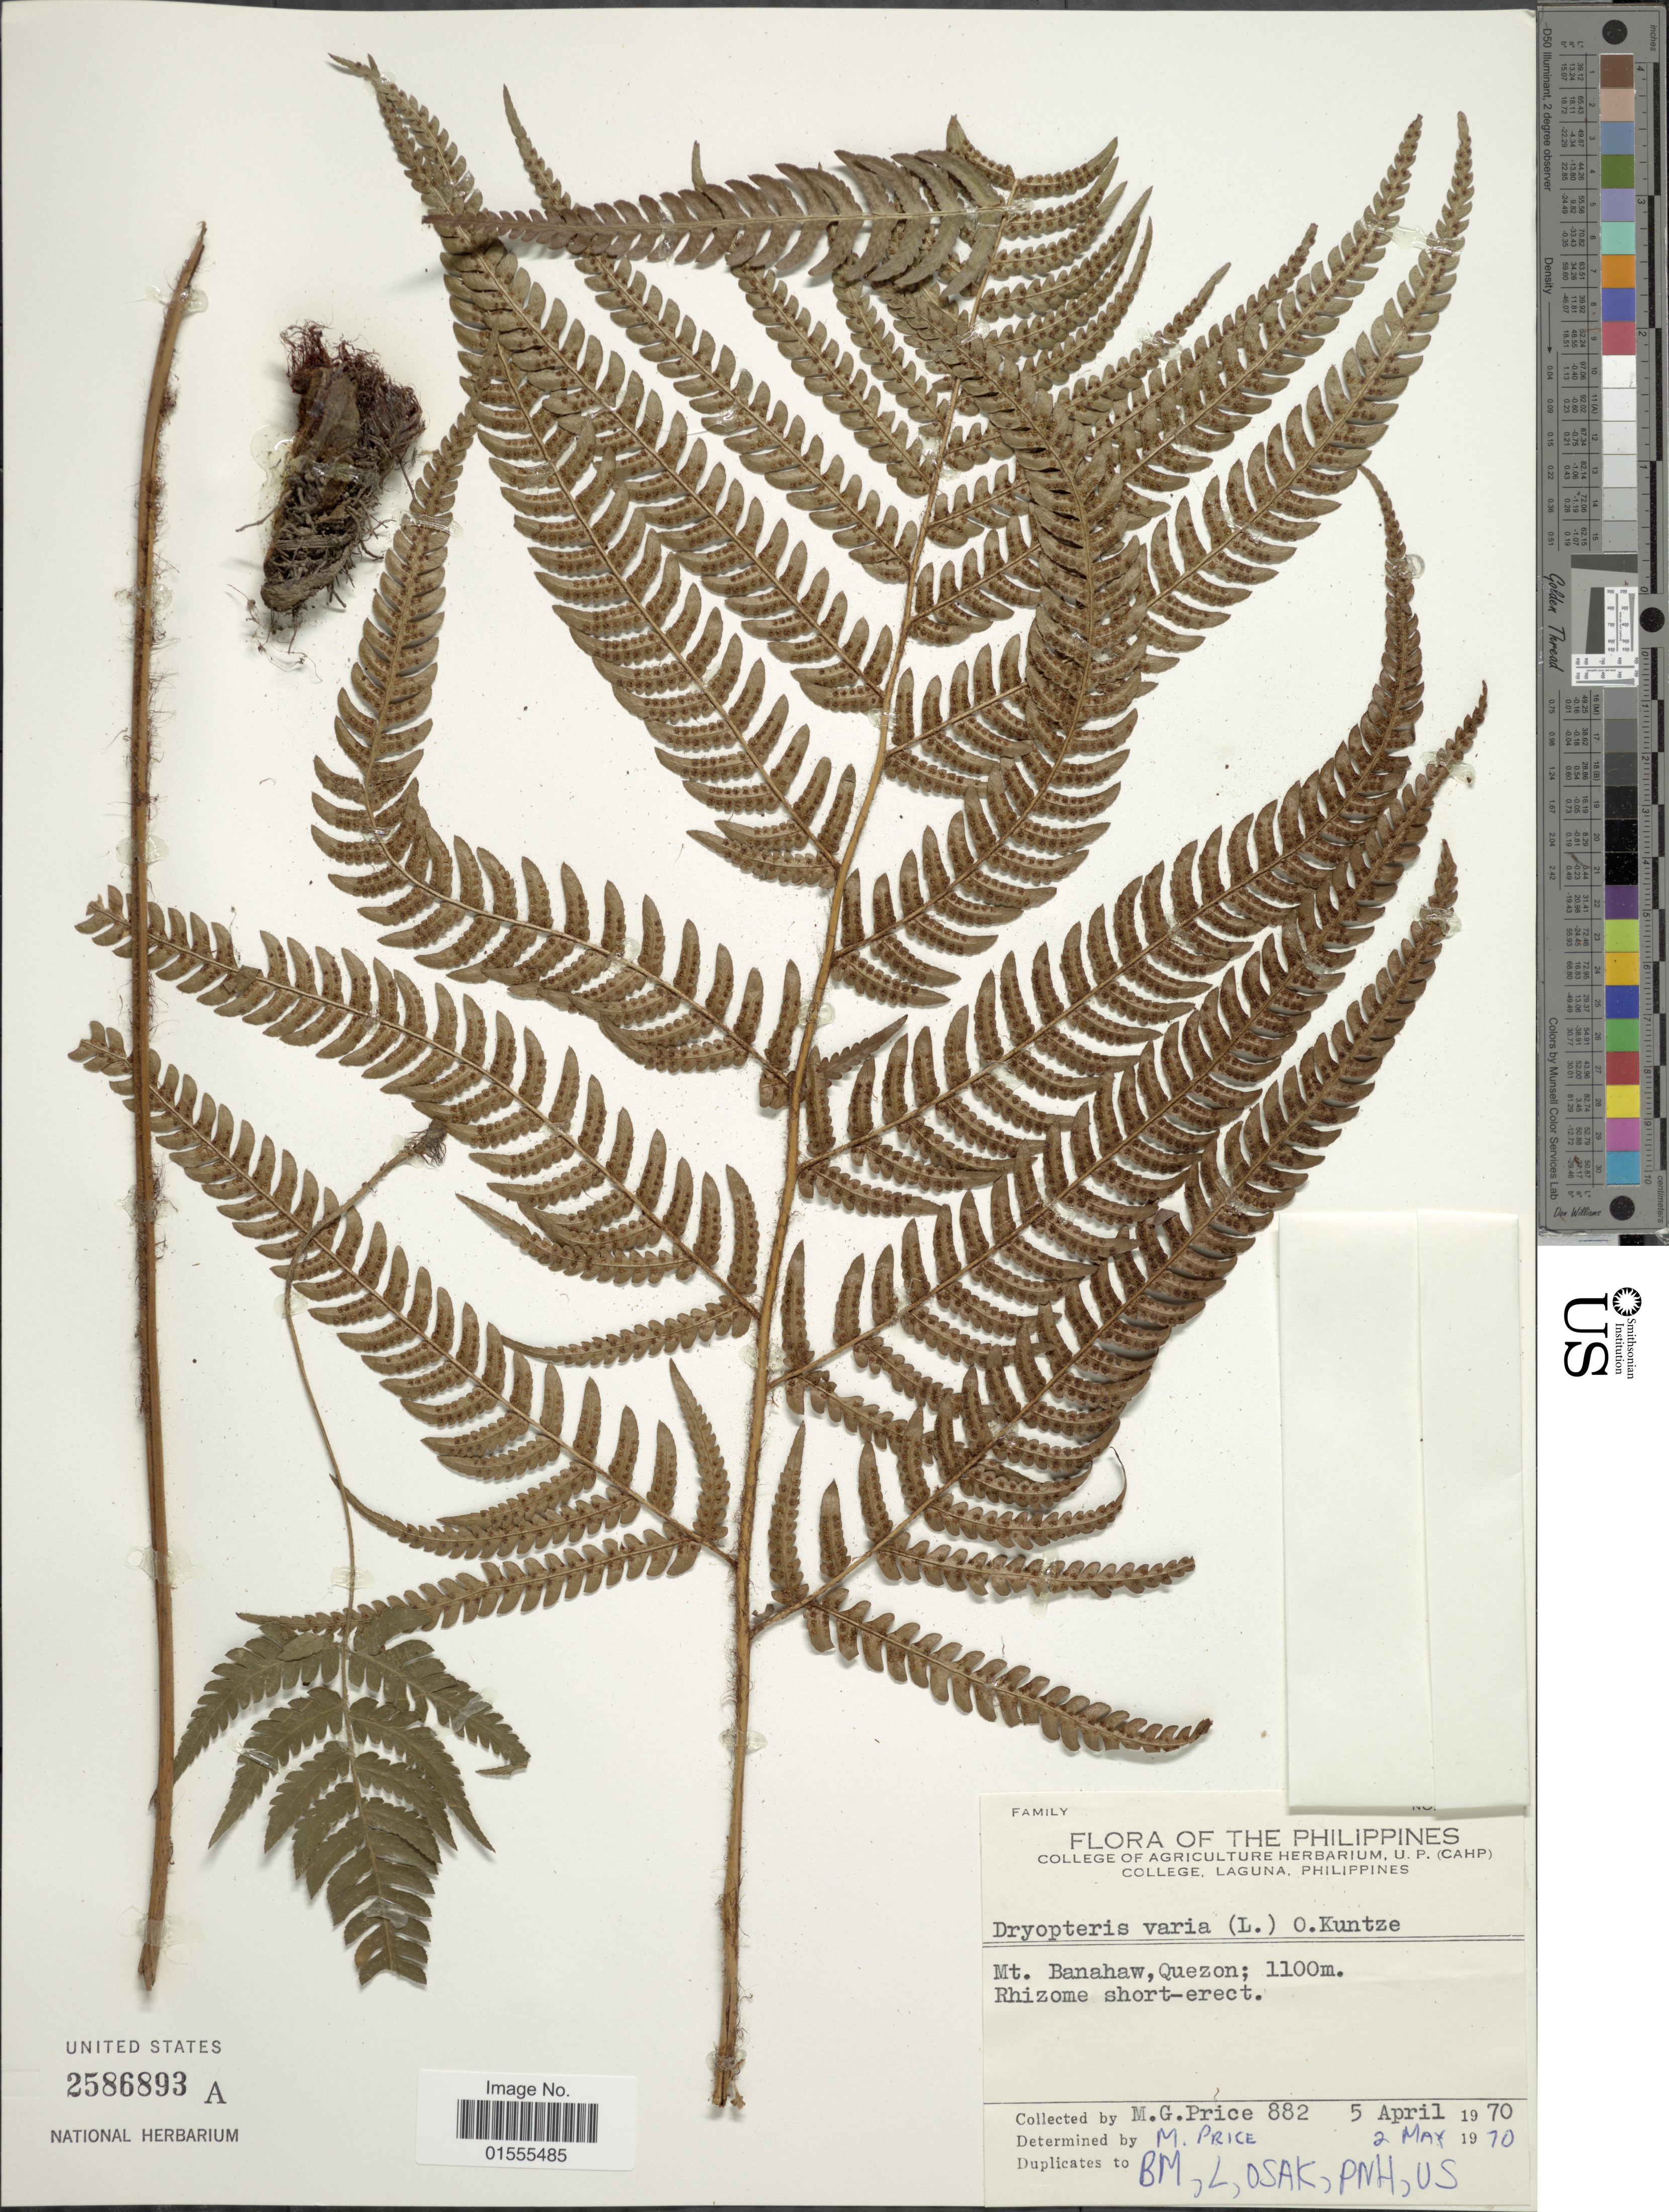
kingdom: Plantae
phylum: Tracheophyta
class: Polypodiopsida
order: Polypodiales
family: Dryopteridaceae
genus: Dryopteris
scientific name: Dryopteris varia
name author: (L.) Kuntze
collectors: M. G. Price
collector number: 882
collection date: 1970-04-05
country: Philippines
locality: Mt. Banahaw, Quezon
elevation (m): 1100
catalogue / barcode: US 2586893A